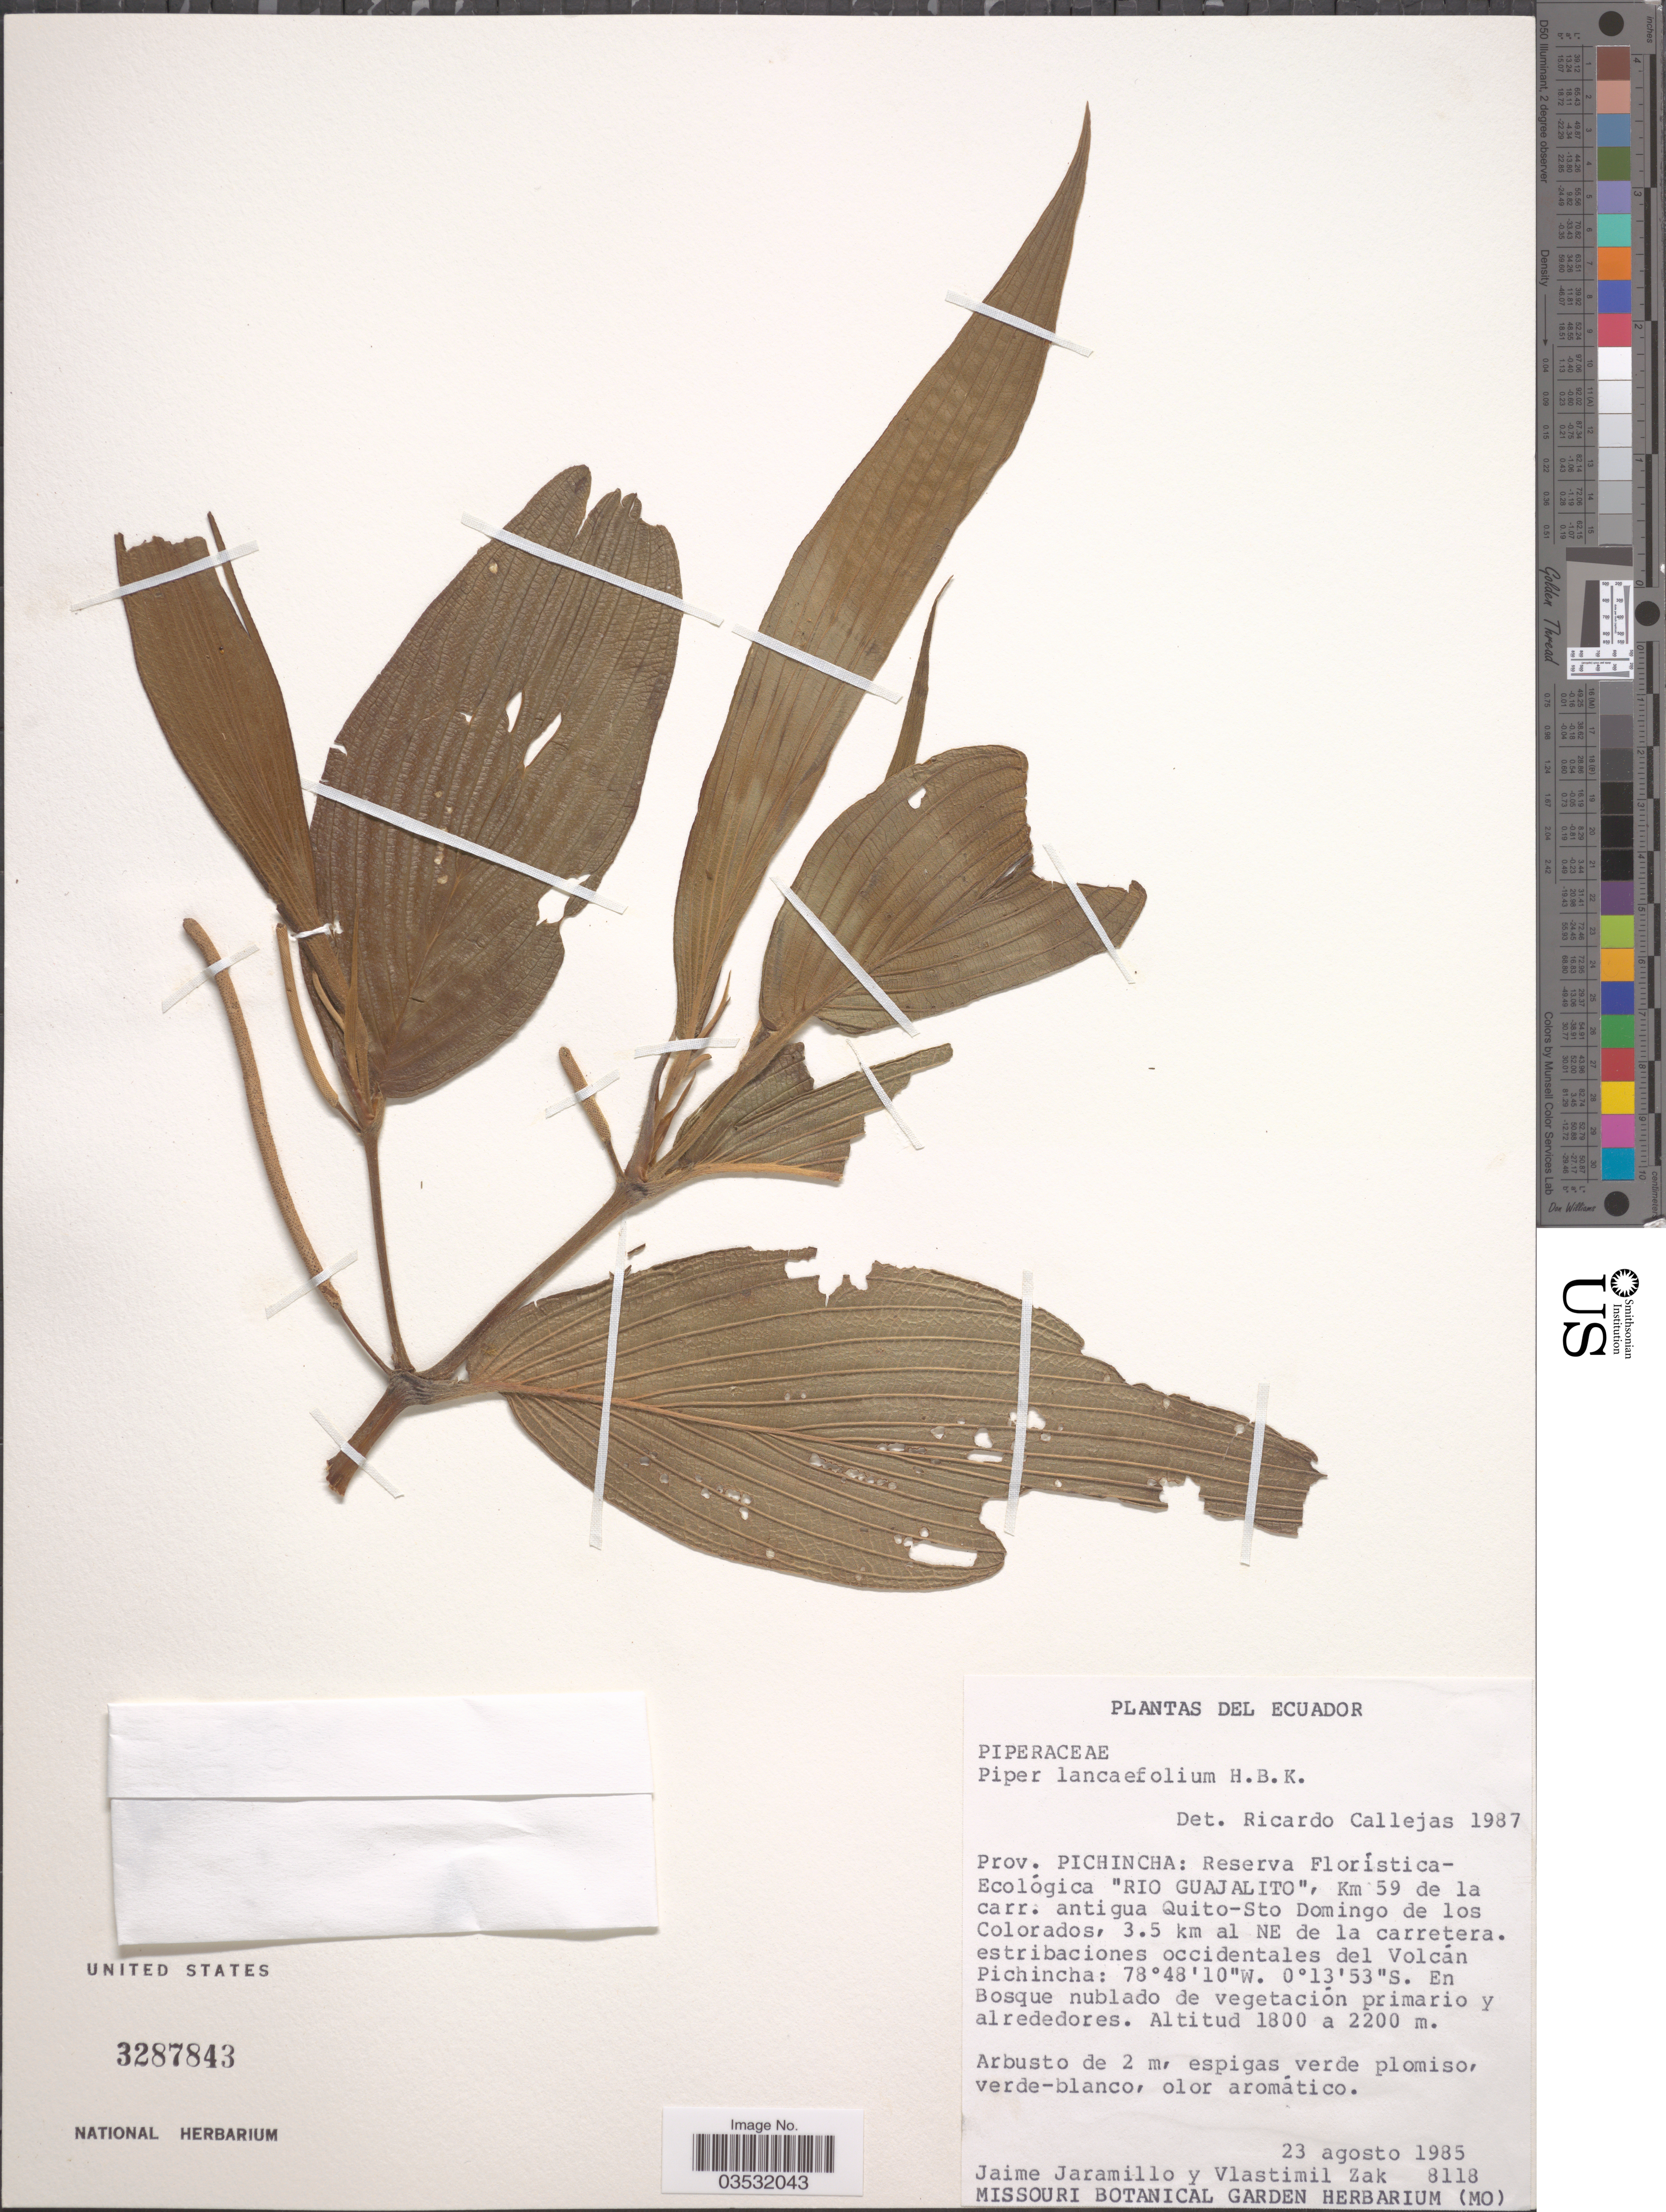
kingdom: Plantae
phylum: Tracheophyta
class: Magnoliopsida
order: Piperales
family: Piperaceae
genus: Piper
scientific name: Piper lanceifolium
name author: Kunth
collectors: J. Jaramillo & V. Zak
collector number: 8118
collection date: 1985-08-23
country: Ecuador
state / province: Pichincha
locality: Reserva Florística-Ecológica 'Rio Guajalito', Km 59 de la carr. antigua Quito-Sto Domingo de los Colorados, 3.5 km al NE de la carretera. Estribaciones occidentales del Volcán Pichincha.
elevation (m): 1800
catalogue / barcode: US 3287843